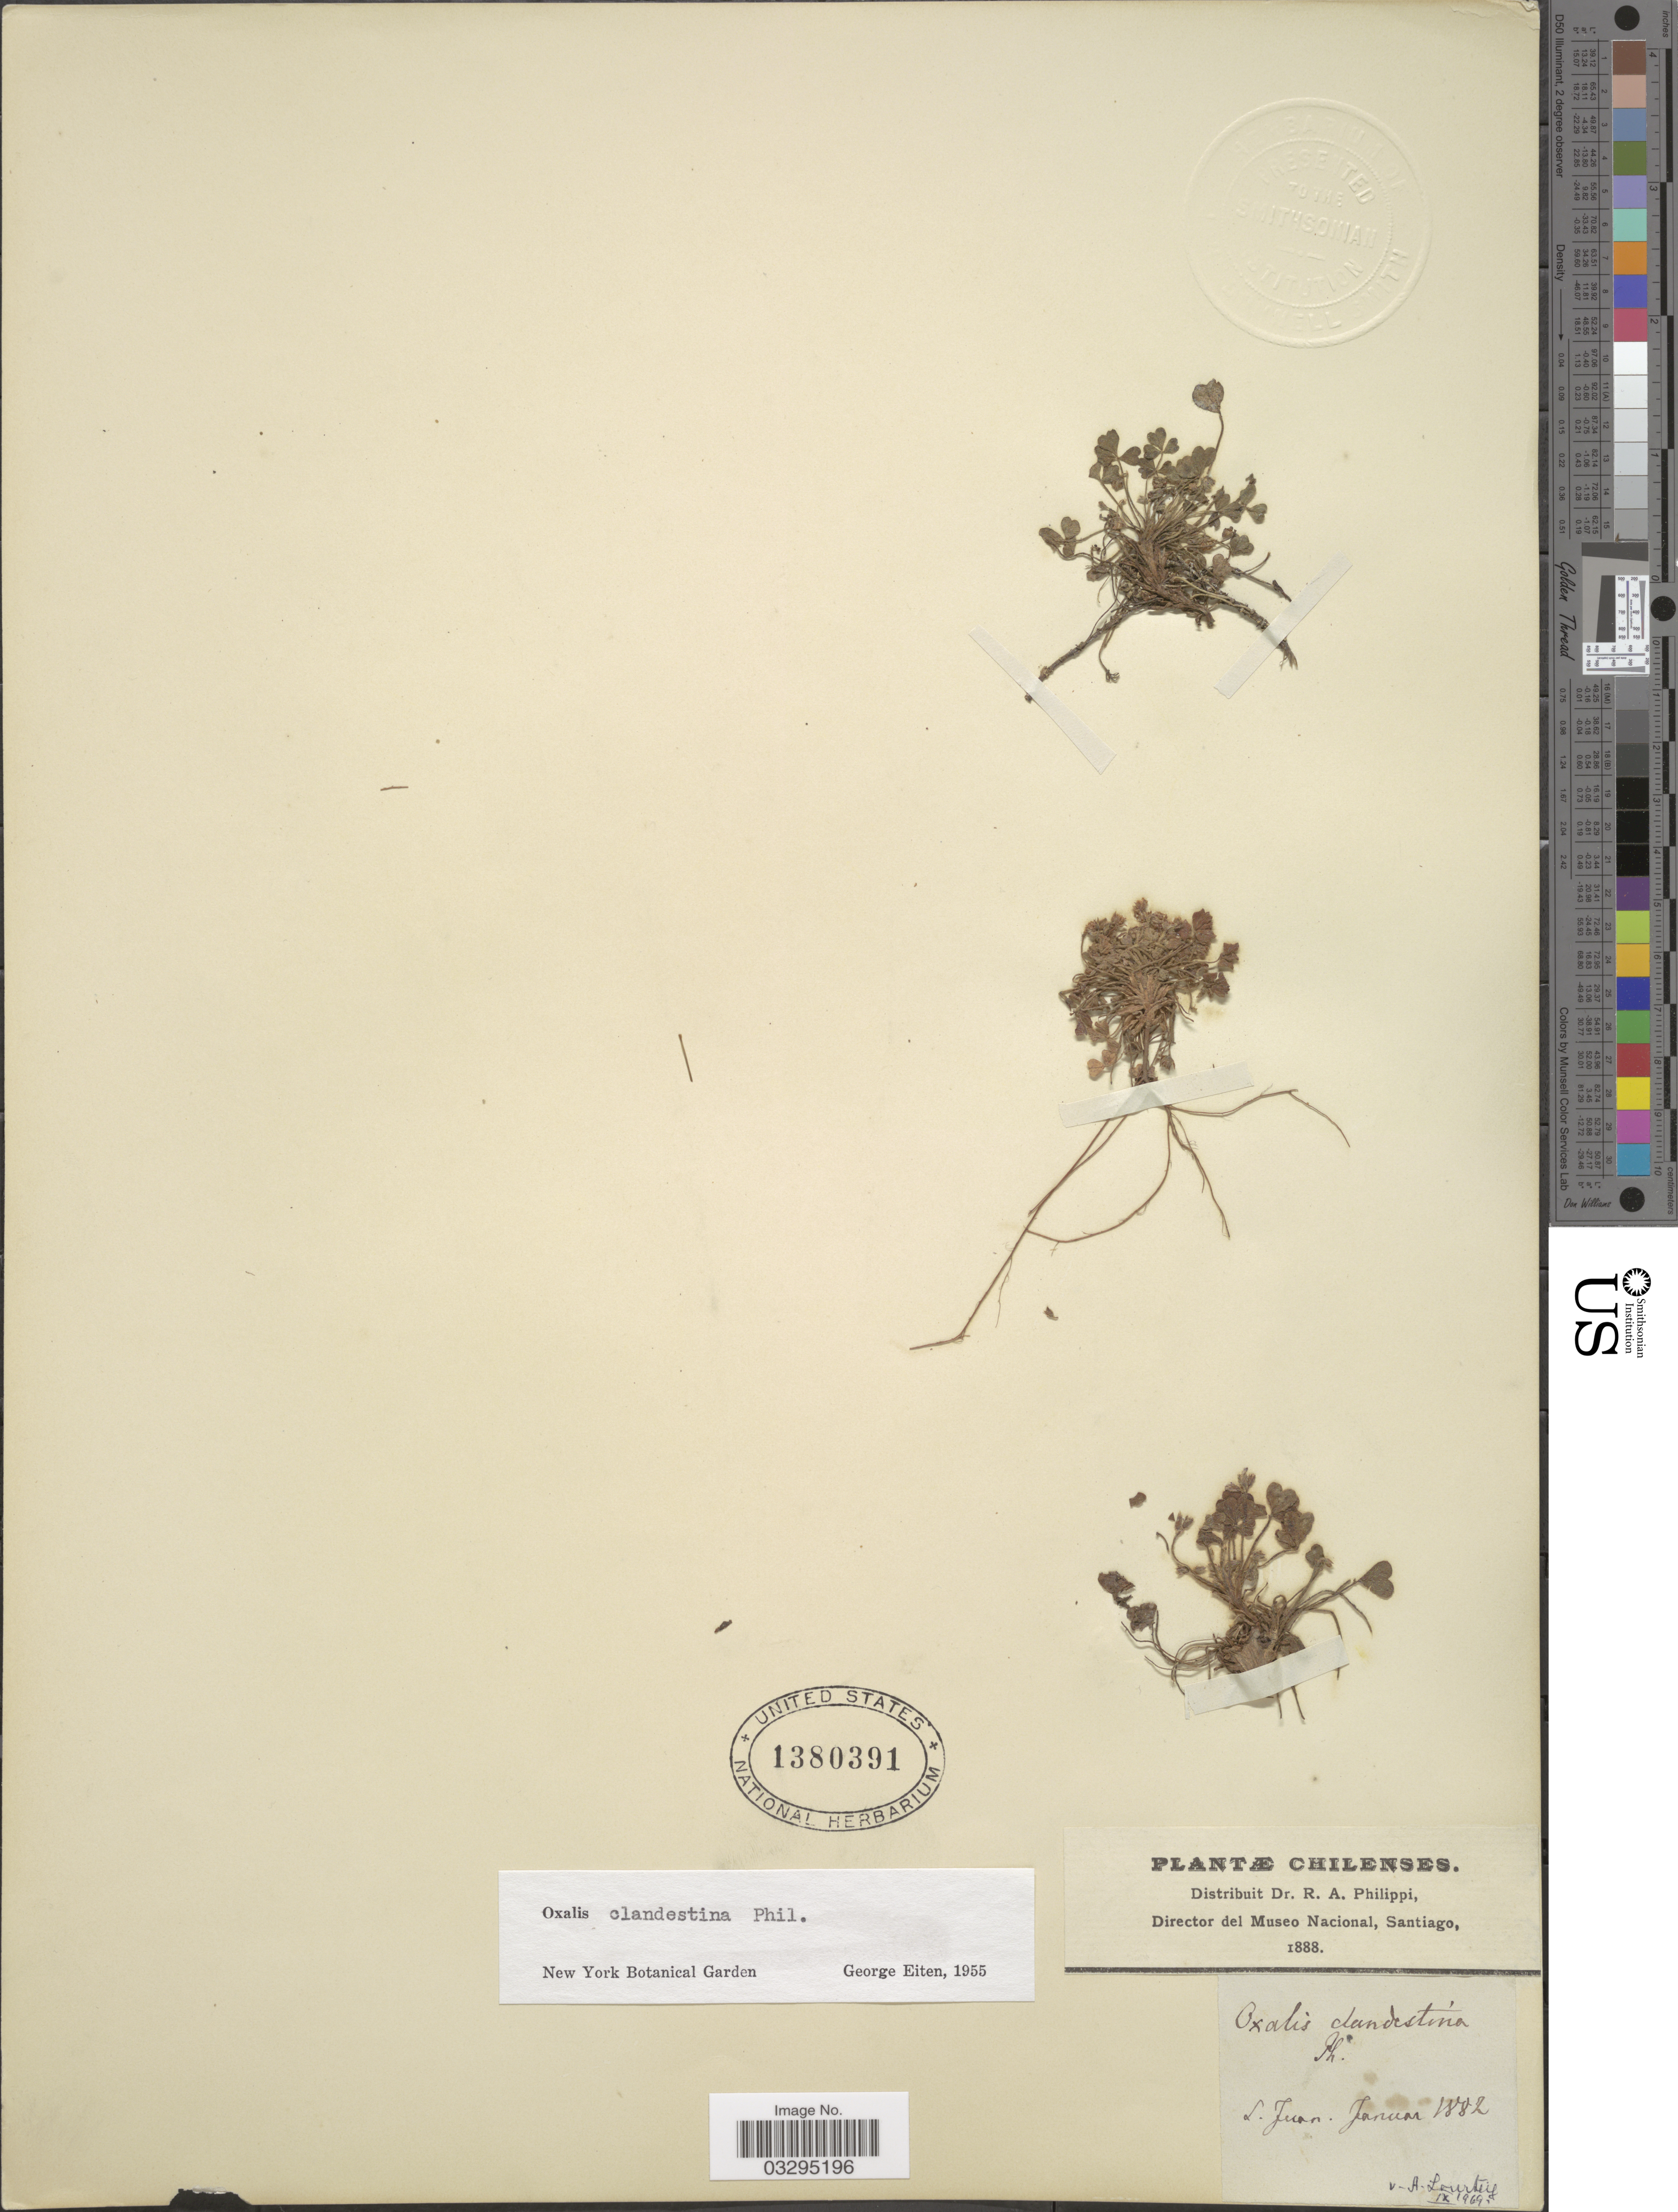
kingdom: Plantae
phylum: Tracheophyta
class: Magnoliopsida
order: Oxalidales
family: Oxalidaceae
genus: Oxalis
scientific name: Oxalis clandestina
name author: Phil.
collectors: ex. herb. R.A. Philippi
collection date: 1882-01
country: Chile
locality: S. Juan.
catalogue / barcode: US 1380391